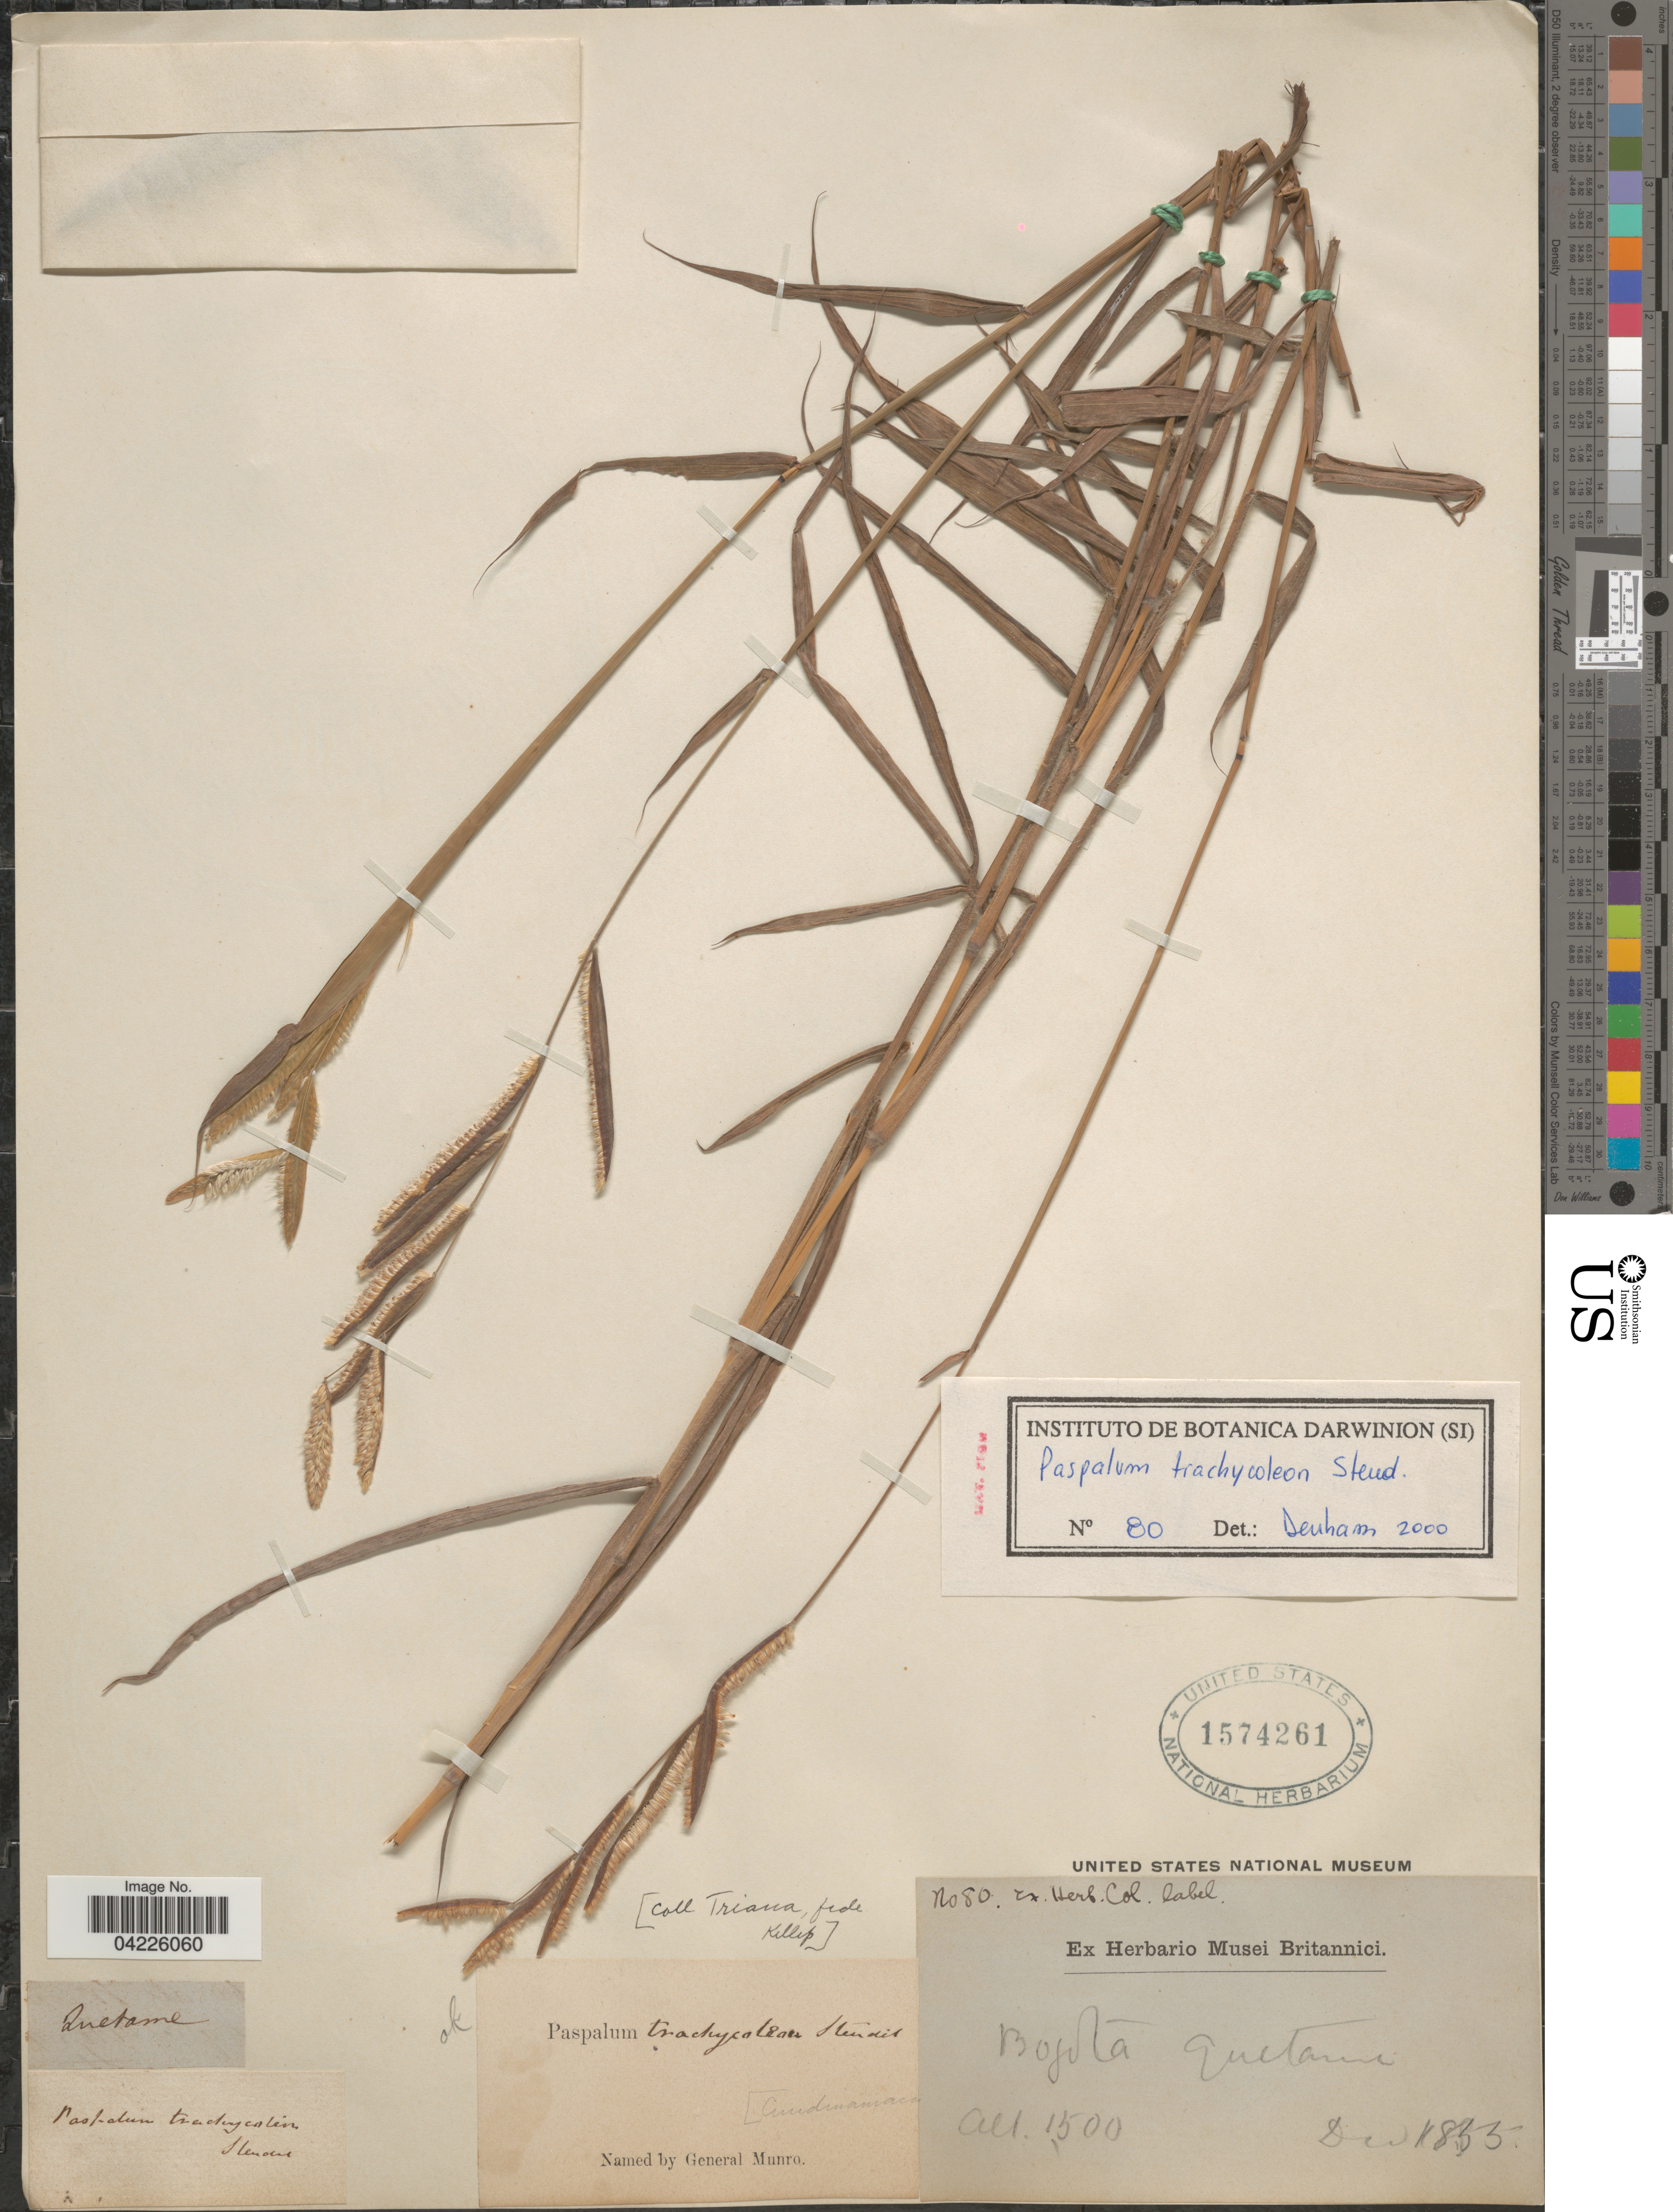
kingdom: Plantae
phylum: Tracheophyta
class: Liliopsida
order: Poales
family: Poaceae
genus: Paspalum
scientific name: Paspalum trachycoleon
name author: Steud.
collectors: Triana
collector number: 80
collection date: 1835-12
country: Colombia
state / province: Bogota D.C.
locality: Bogota Quetame.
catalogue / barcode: US 1574261